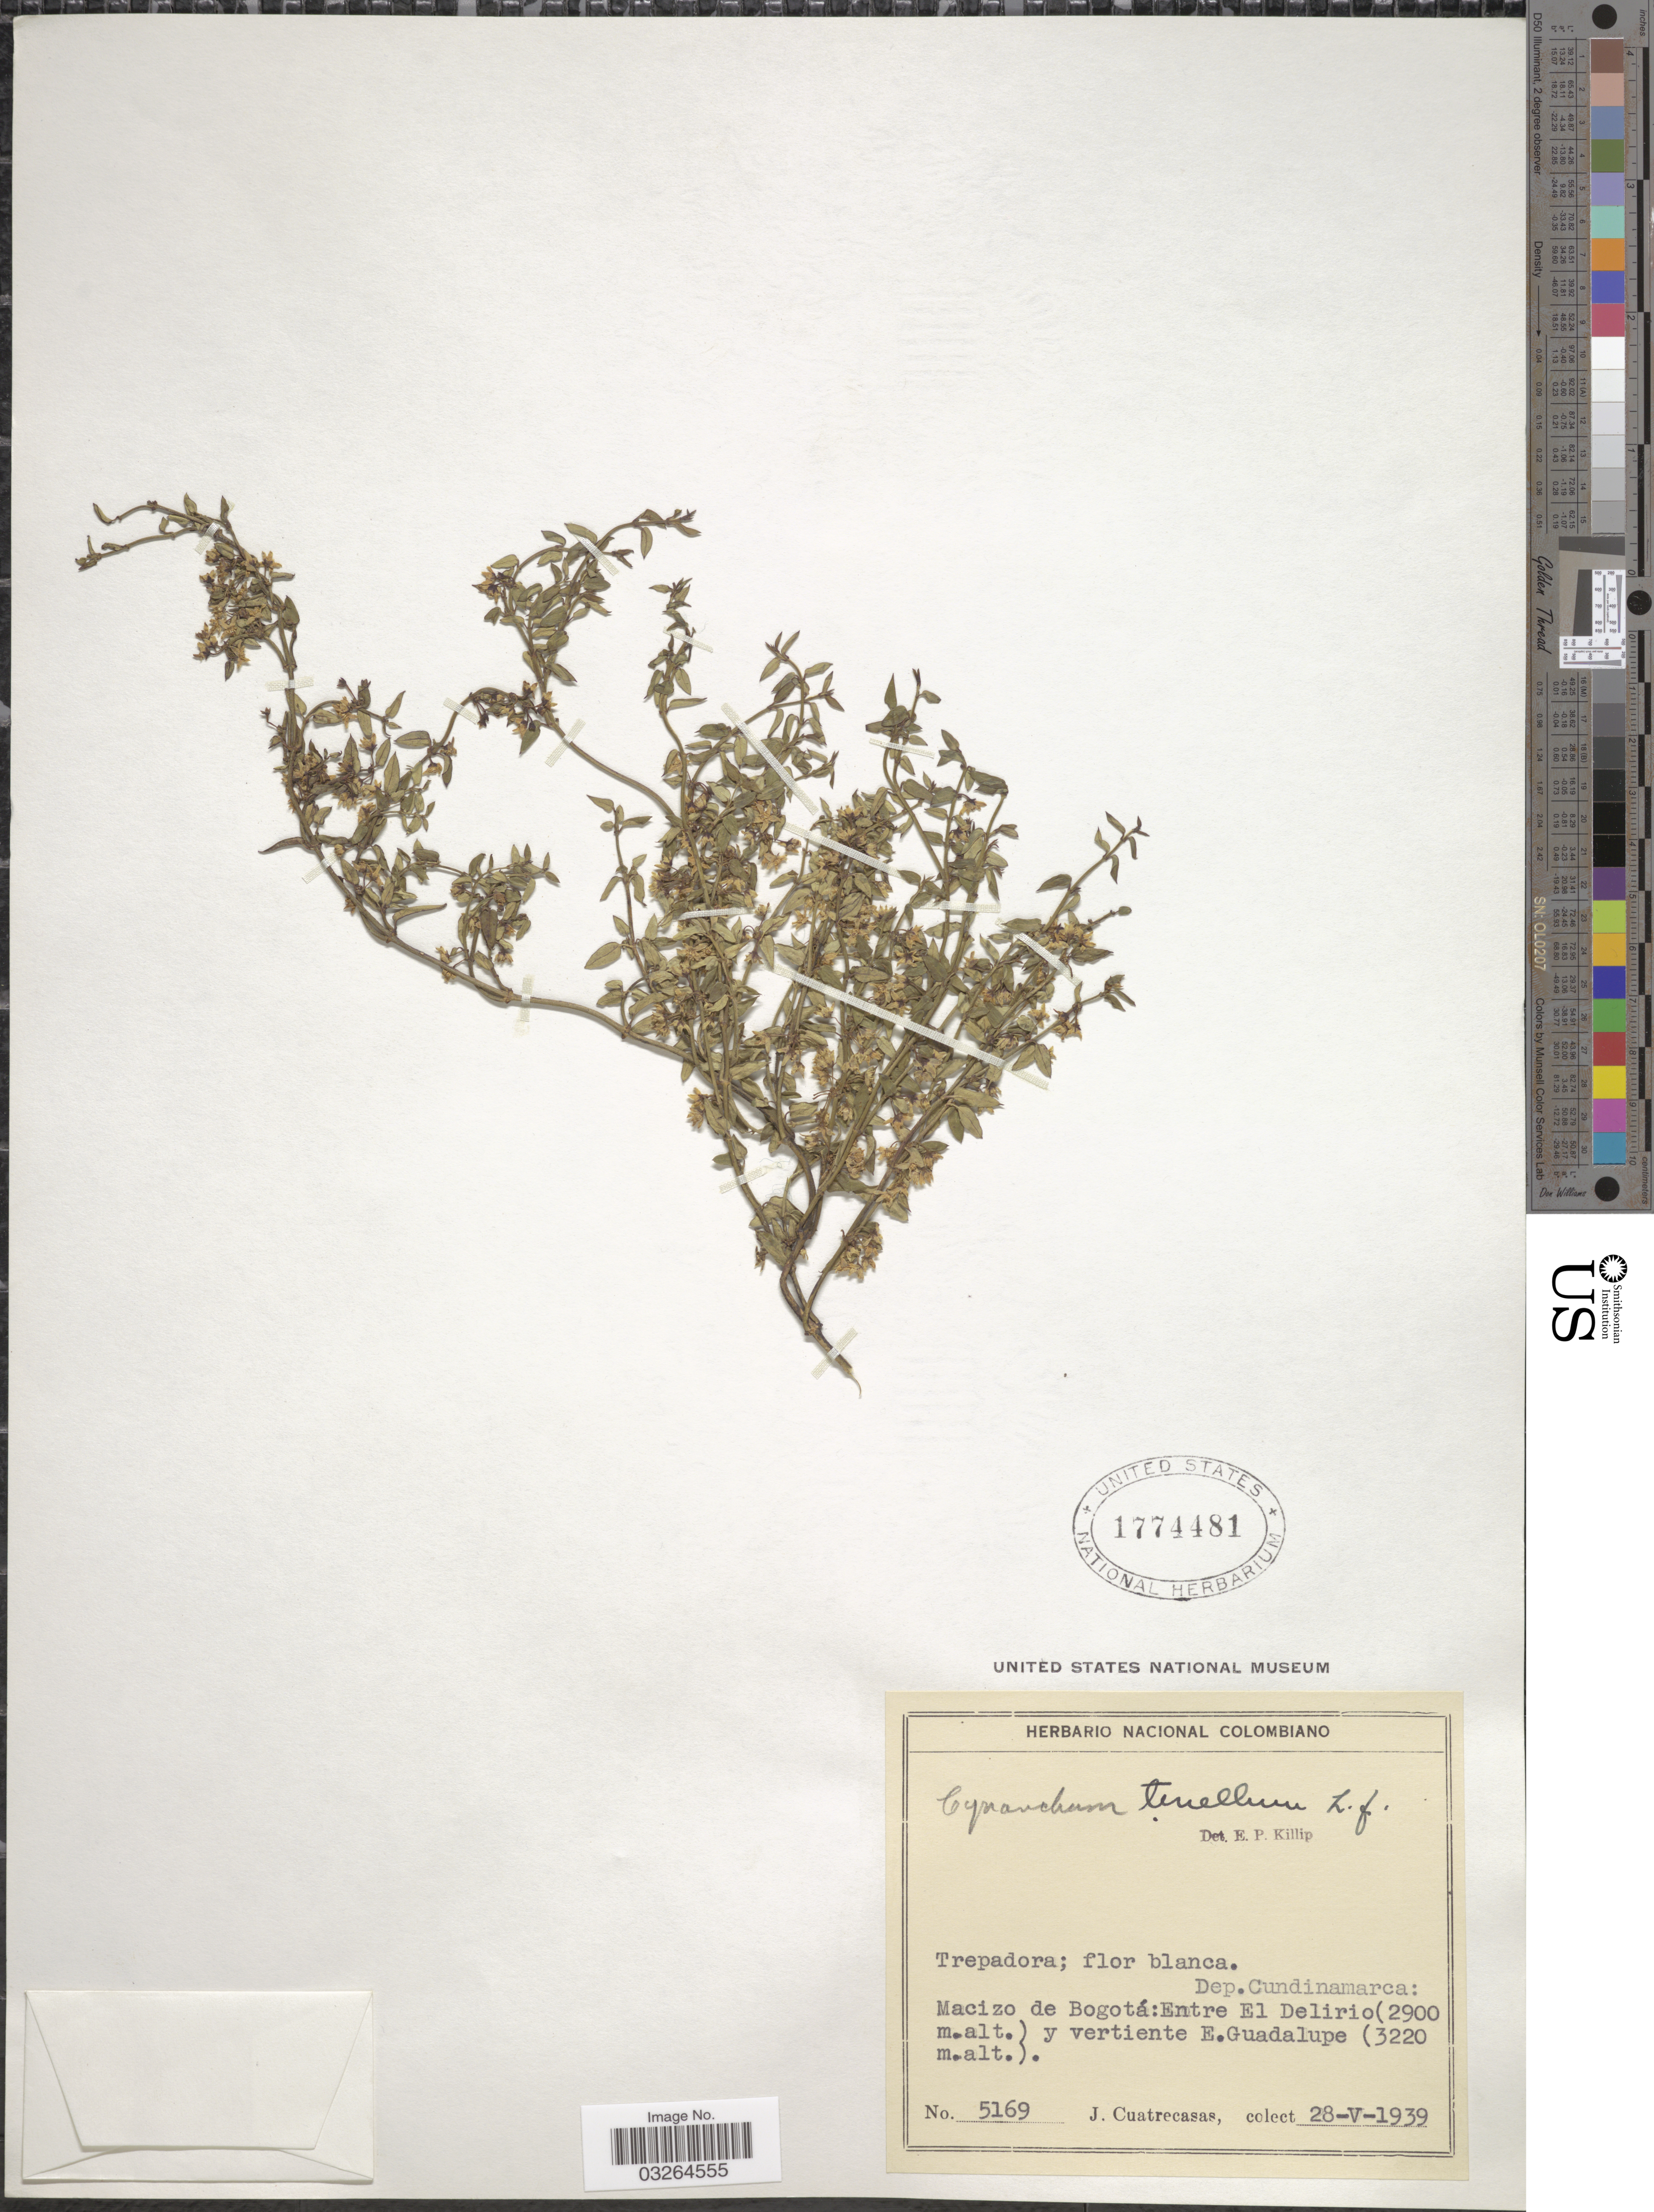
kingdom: Plantae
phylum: Tracheophyta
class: Magnoliopsida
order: Gentianales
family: Apocynaceae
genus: Scyphostelma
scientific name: Scyphostelma tenellum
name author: (L. f.) Liede & Meve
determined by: Liede-Schumann, Sigrid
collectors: J. Cuatrecasas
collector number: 5169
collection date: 1939-05-28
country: Colombia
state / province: Cundinamarca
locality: Dep. Cundinamarca: Macizo de Bogotá: Entre El Delirio y vertiente E. Guadalupe.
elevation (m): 2900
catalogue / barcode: US 1774481